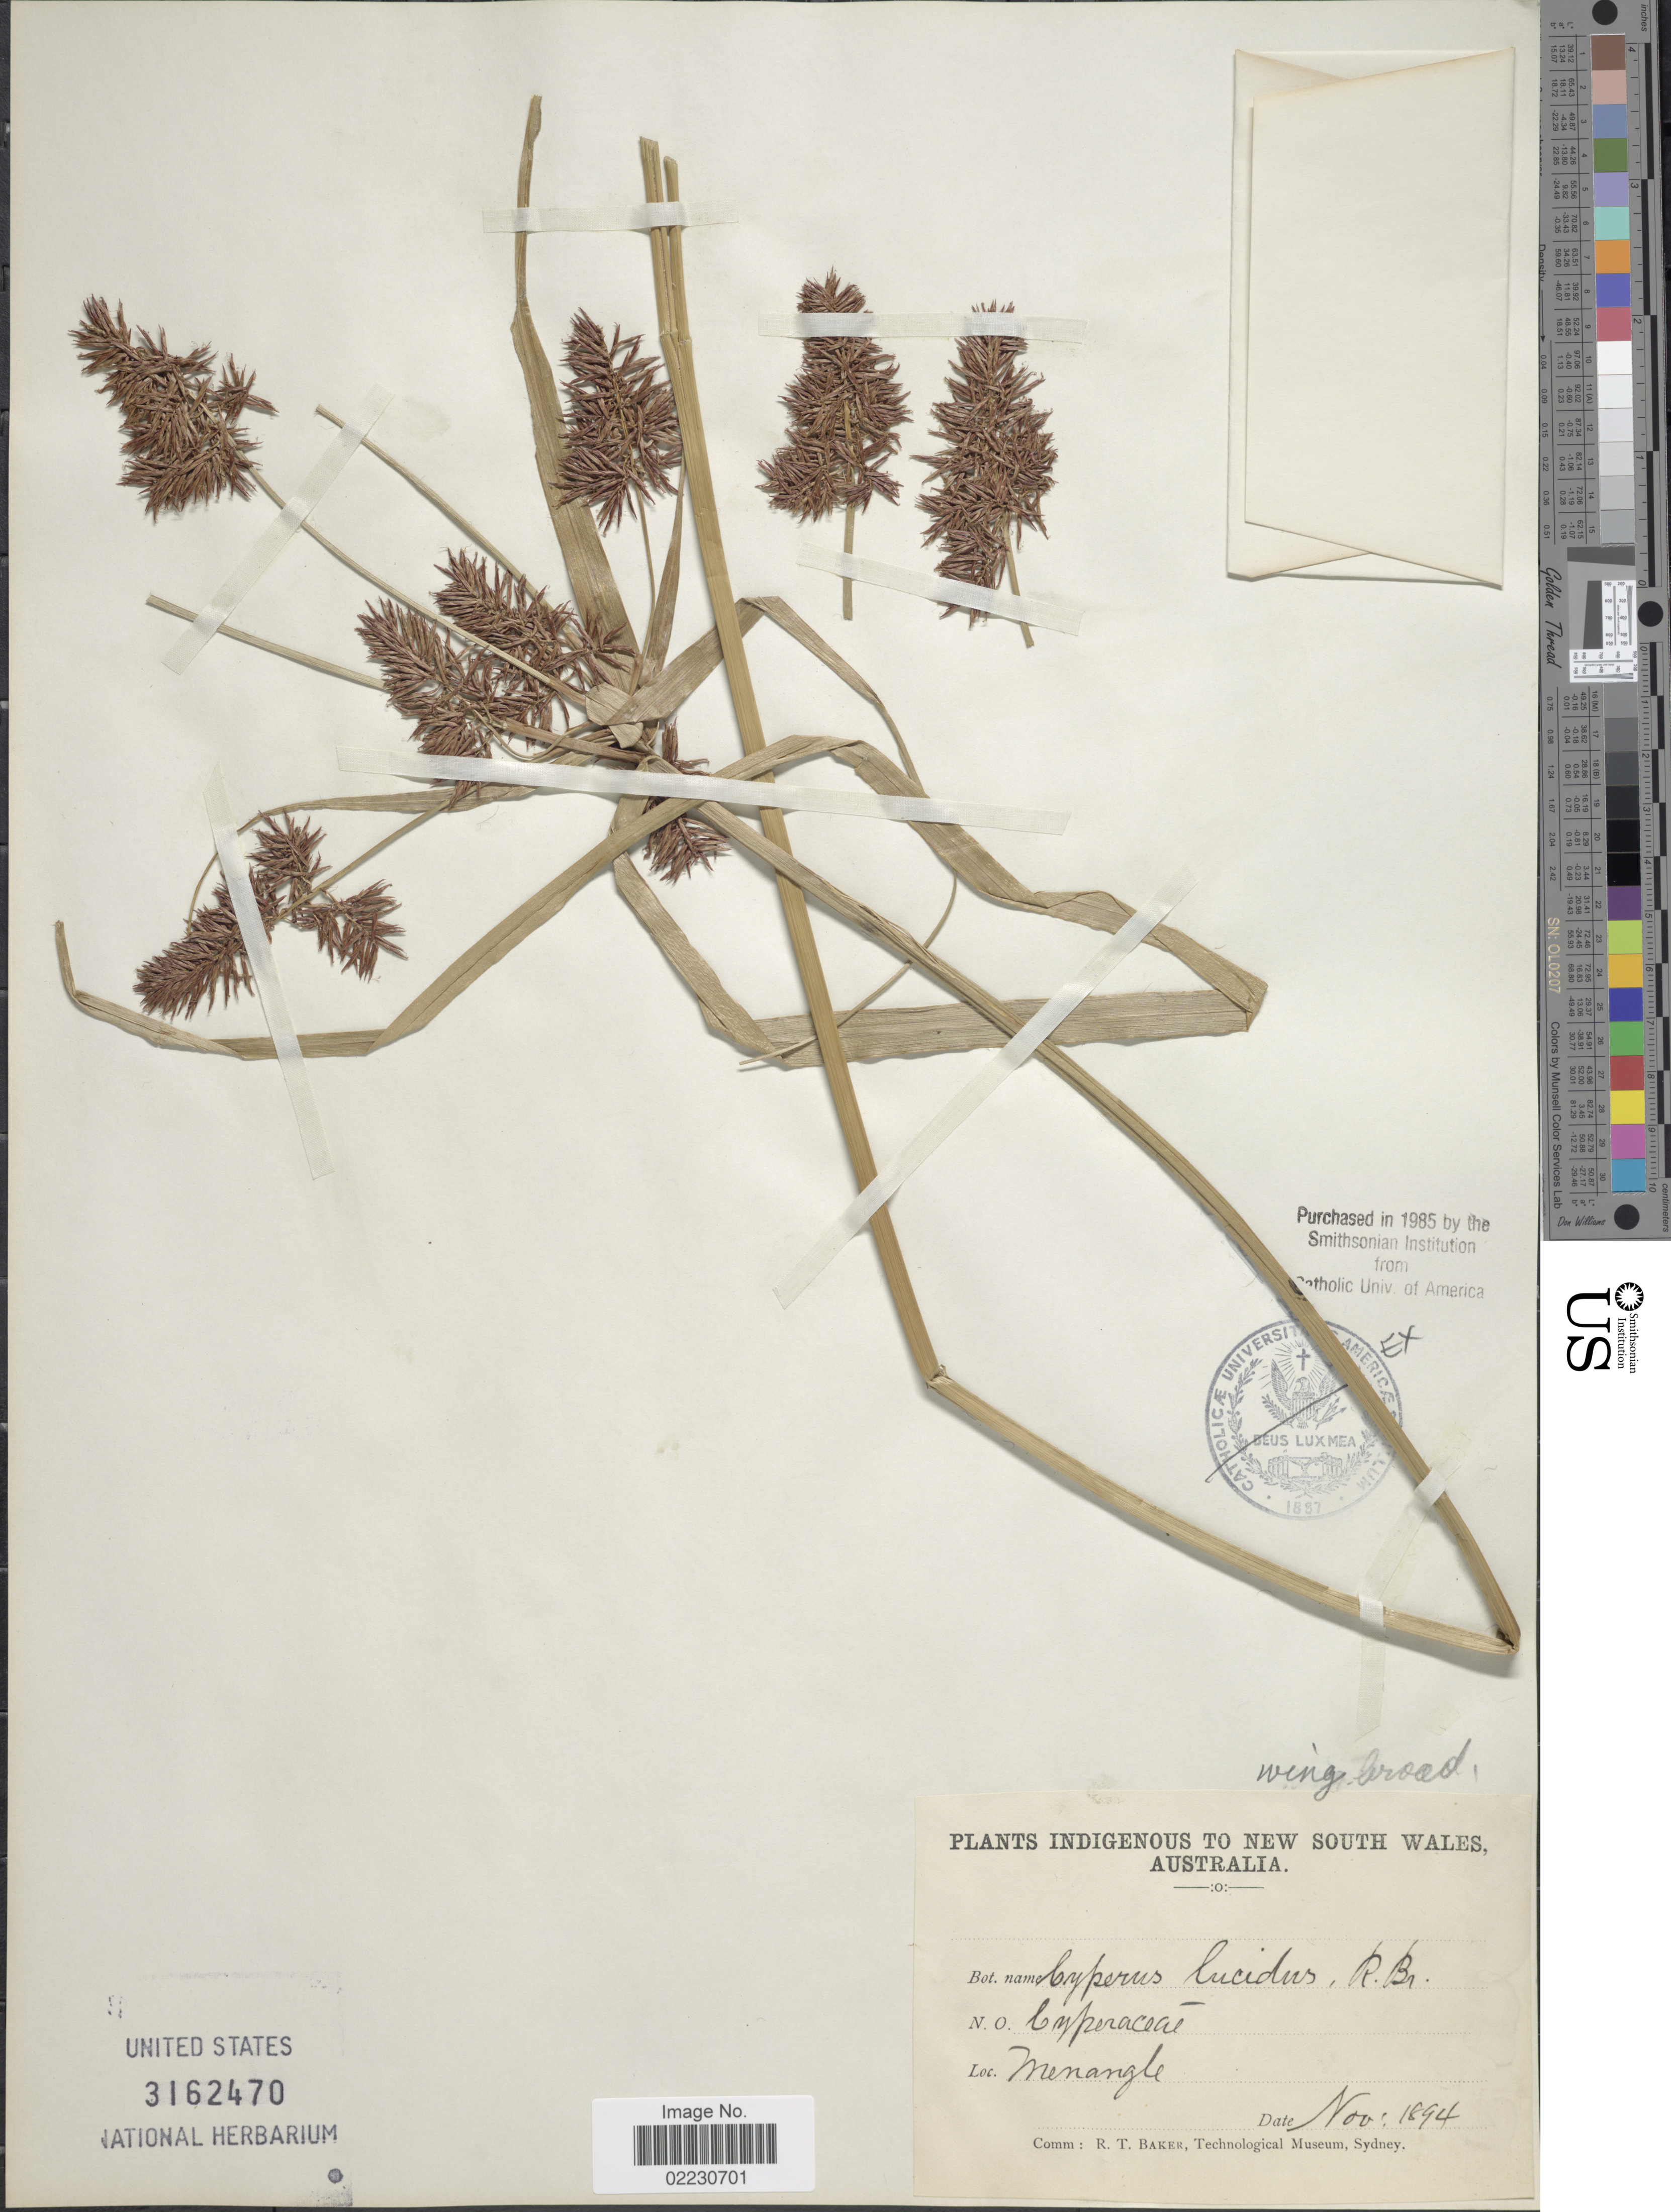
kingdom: Plantae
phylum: Tracheophyta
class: Liliopsida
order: Poales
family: Cyperaceae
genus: Cyperus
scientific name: Cyperus lucidus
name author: R. Br.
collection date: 1894-11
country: Australia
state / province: New South Wales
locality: Menangle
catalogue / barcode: US 3162470